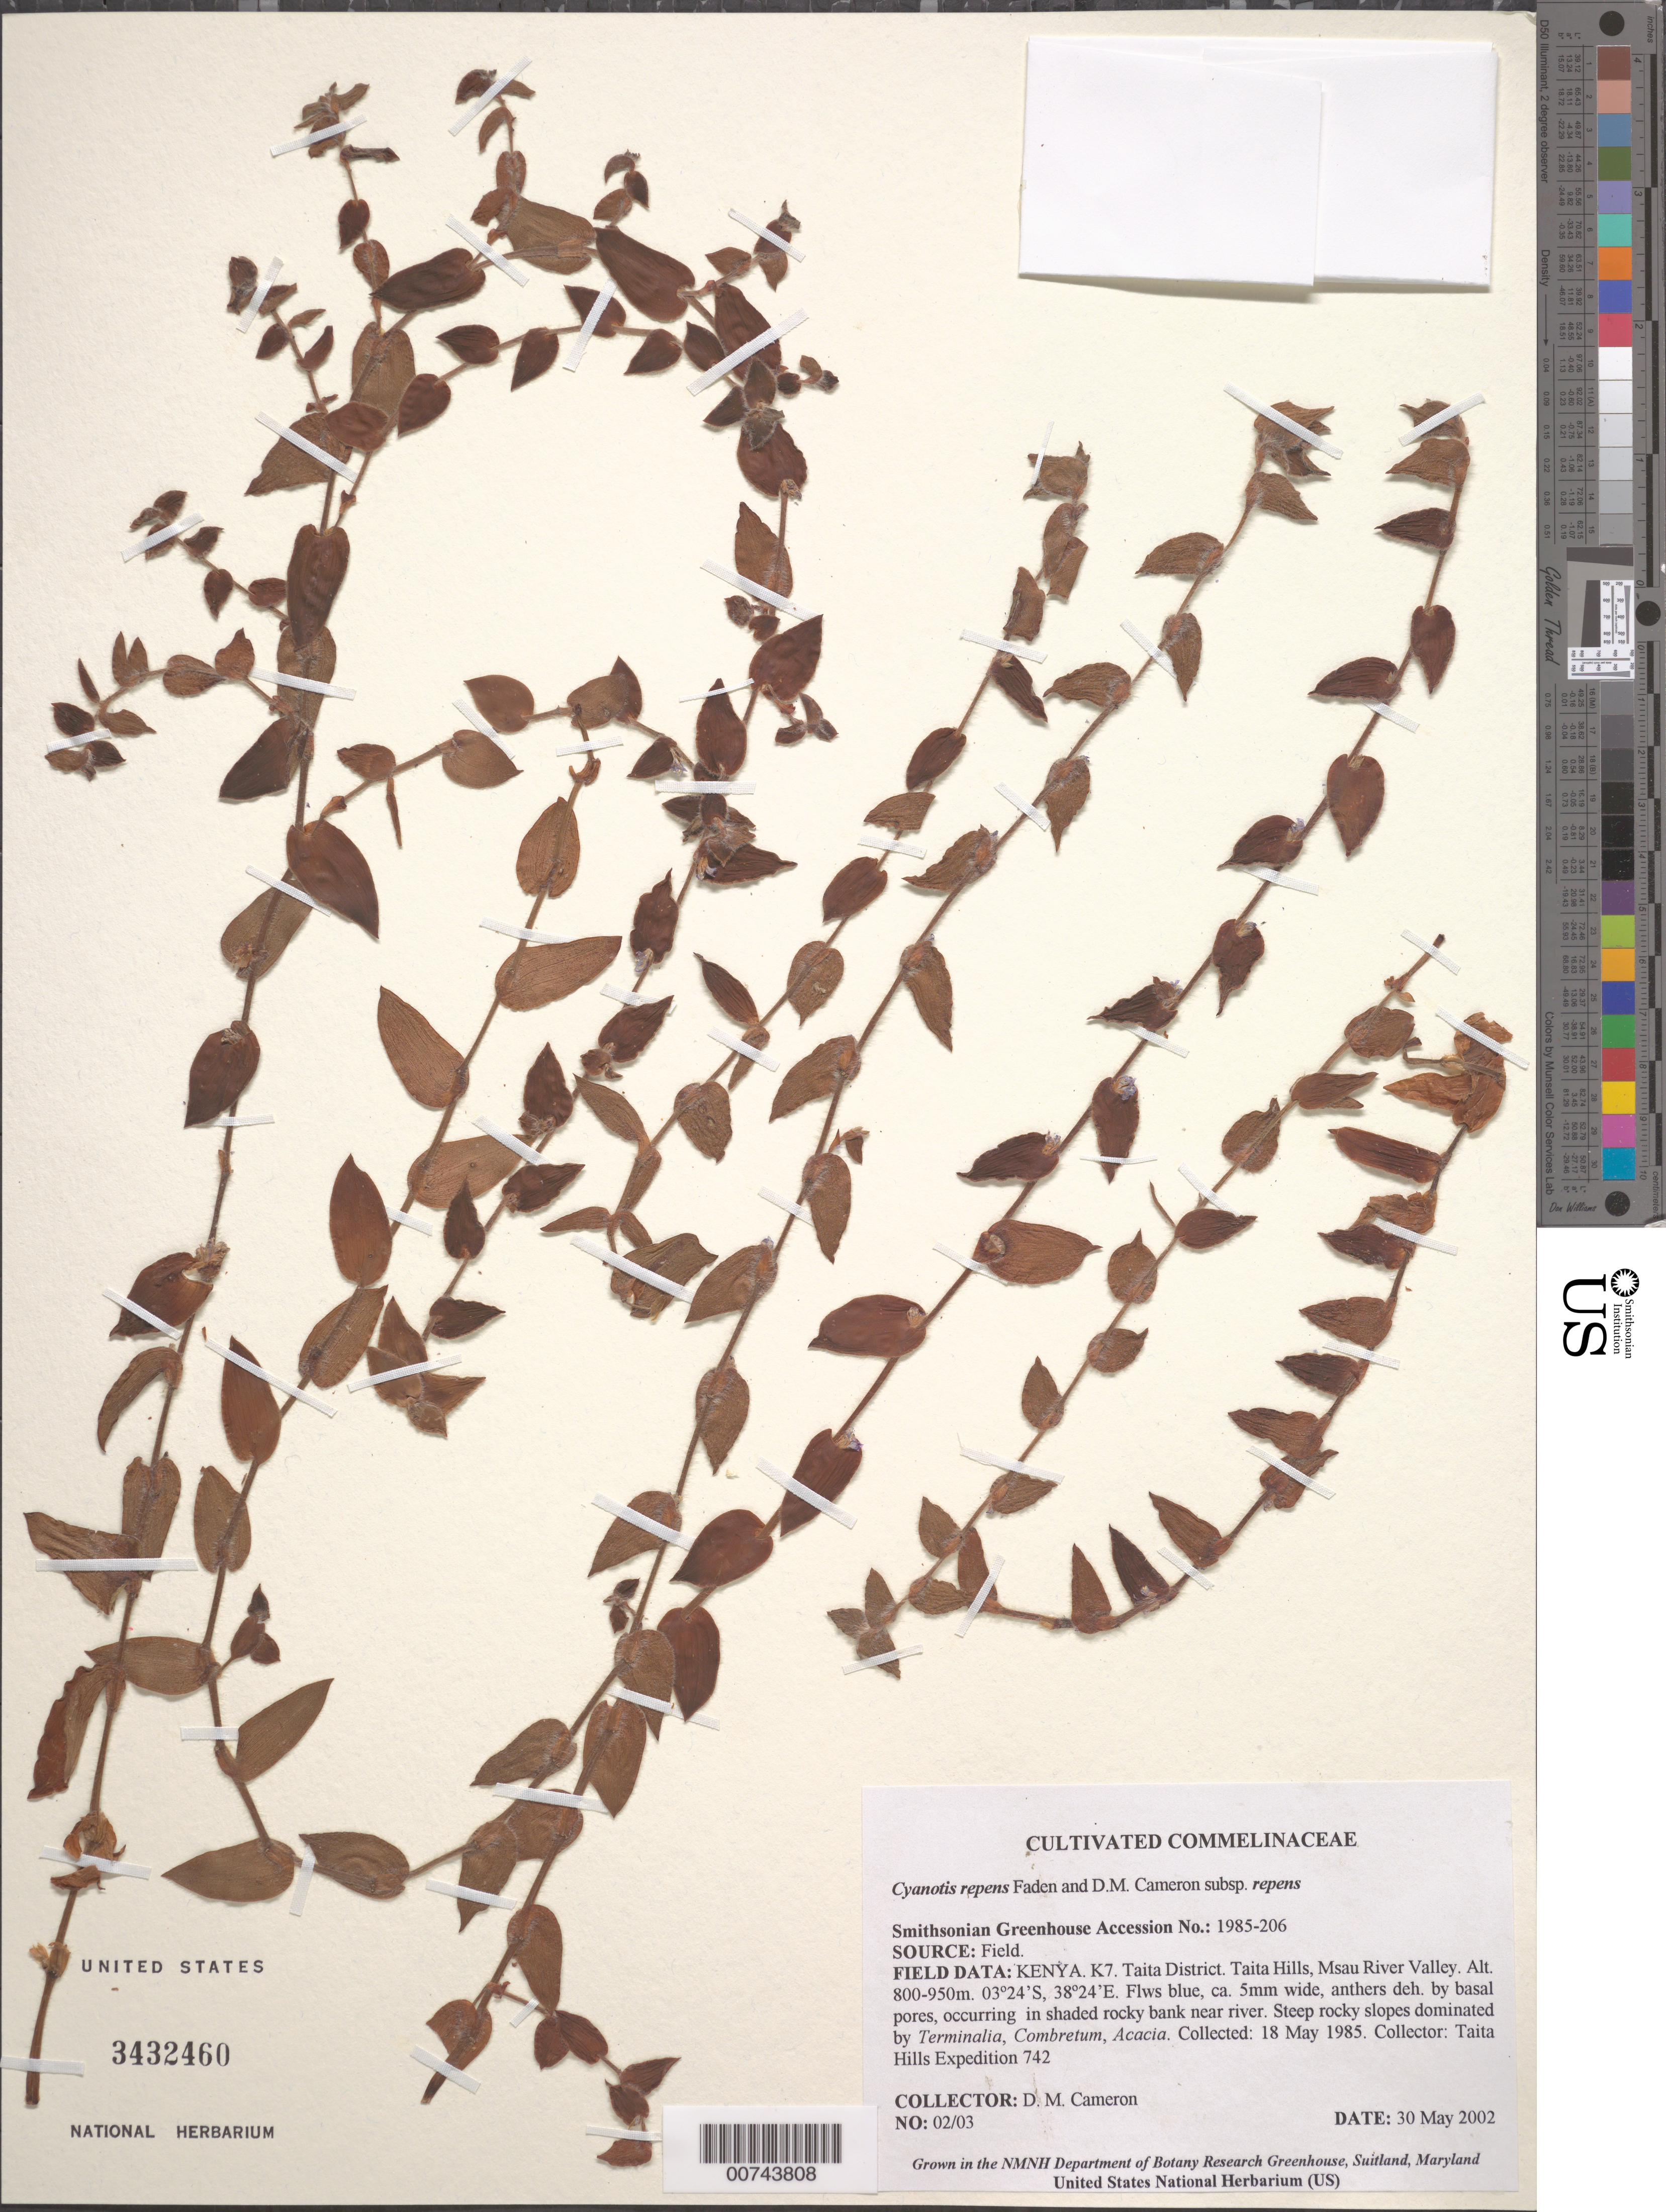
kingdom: Plantae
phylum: Tracheophyta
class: Liliopsida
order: Commelinales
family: Commelinaceae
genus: Cyanotis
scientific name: Cyanotis repens subsp. repens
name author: Faden & D.M. Cameron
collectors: D. Cameron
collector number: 02/03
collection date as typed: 30 May 2002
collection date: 2002-05-30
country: United States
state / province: Maryland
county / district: Prince George's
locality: Smithsonian Greenhouse.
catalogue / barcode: US 3432460